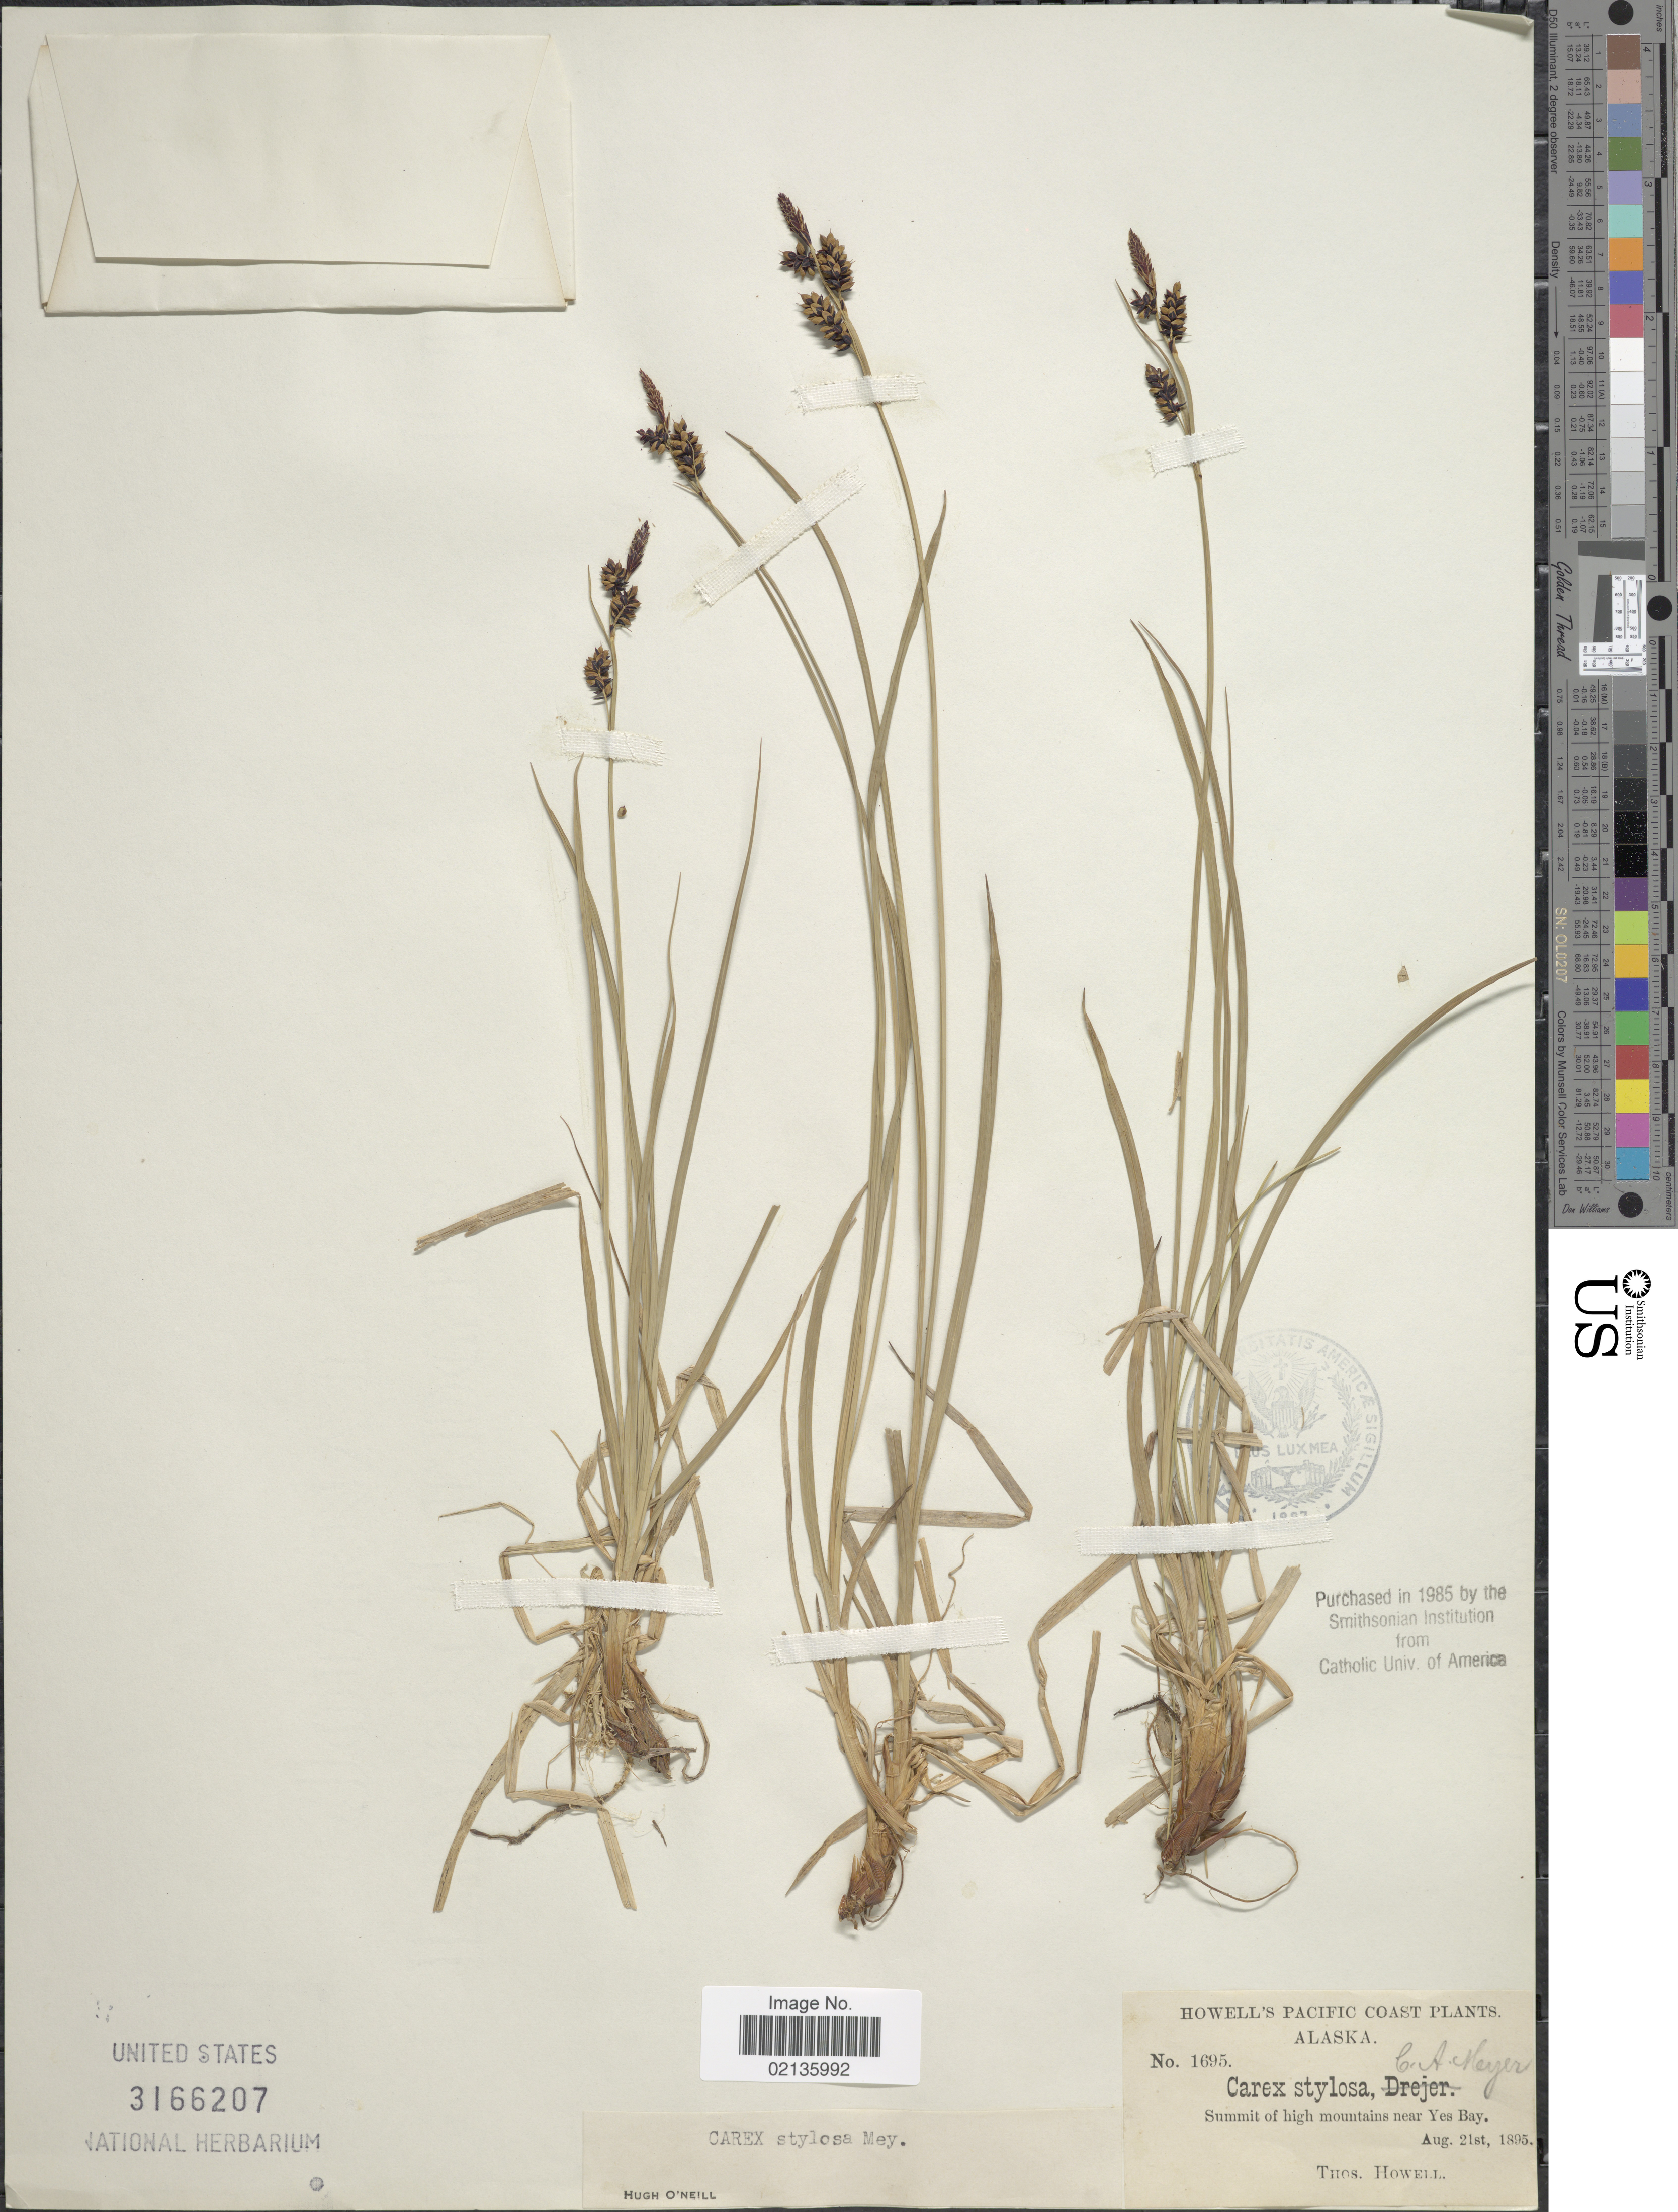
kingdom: Plantae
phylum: Tracheophyta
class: Liliopsida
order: Poales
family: Cyperaceae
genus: Carex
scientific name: Carex stylosa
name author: C.A. Mey.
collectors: T. Howell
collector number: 1695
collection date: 1895-08-21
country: United States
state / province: Alaska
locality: Pacific Coast, Summit of high mountains near Yes Bay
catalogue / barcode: US 3166207